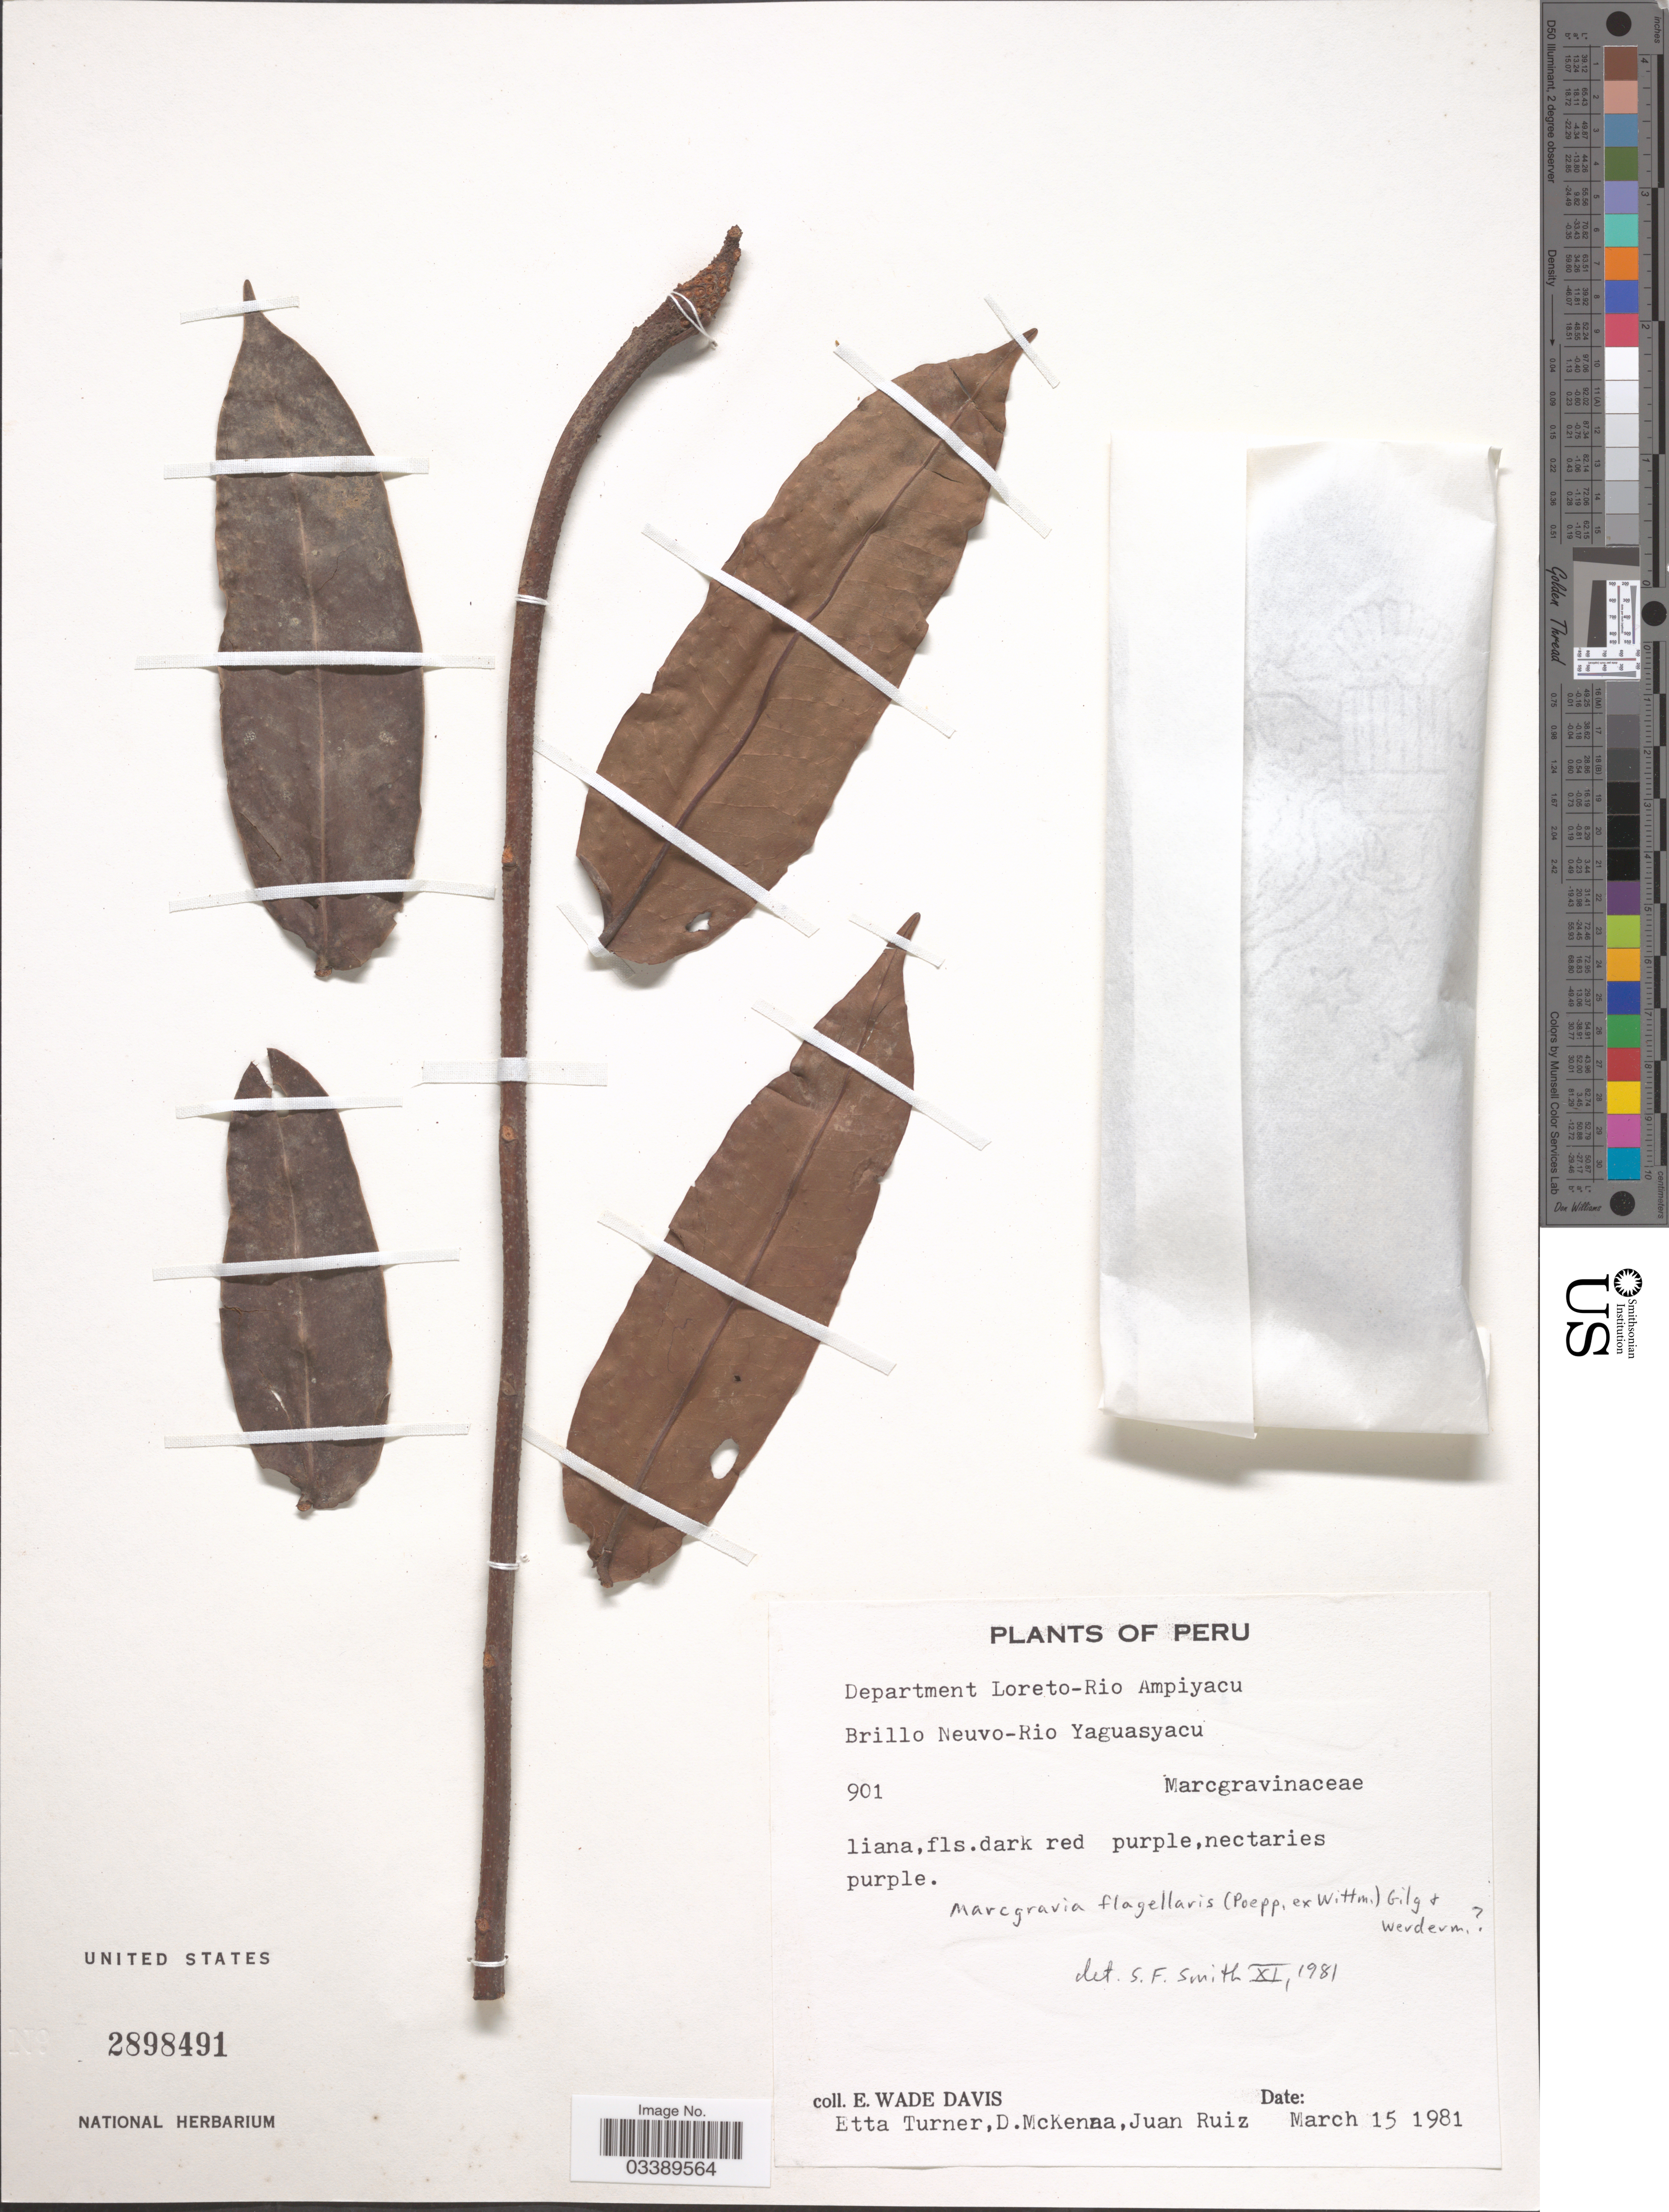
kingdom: Plantae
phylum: Tracheophyta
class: Magnoliopsida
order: Ericales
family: Marcgraviaceae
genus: Marcgravia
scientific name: Marcgravia flagellaris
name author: (Poepp. ex Wittm.) Poepp. ex Gilg & Werderm.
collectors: E. Wade-Davis, E. Turner, D. McKenna & J. Ruíz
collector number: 901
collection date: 1981-03-15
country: Peru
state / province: Loreto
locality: Department Loreto - Rio Ampiyacu. Brillo Neuvo-Rio Yaguasyacu.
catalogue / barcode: US 2898491